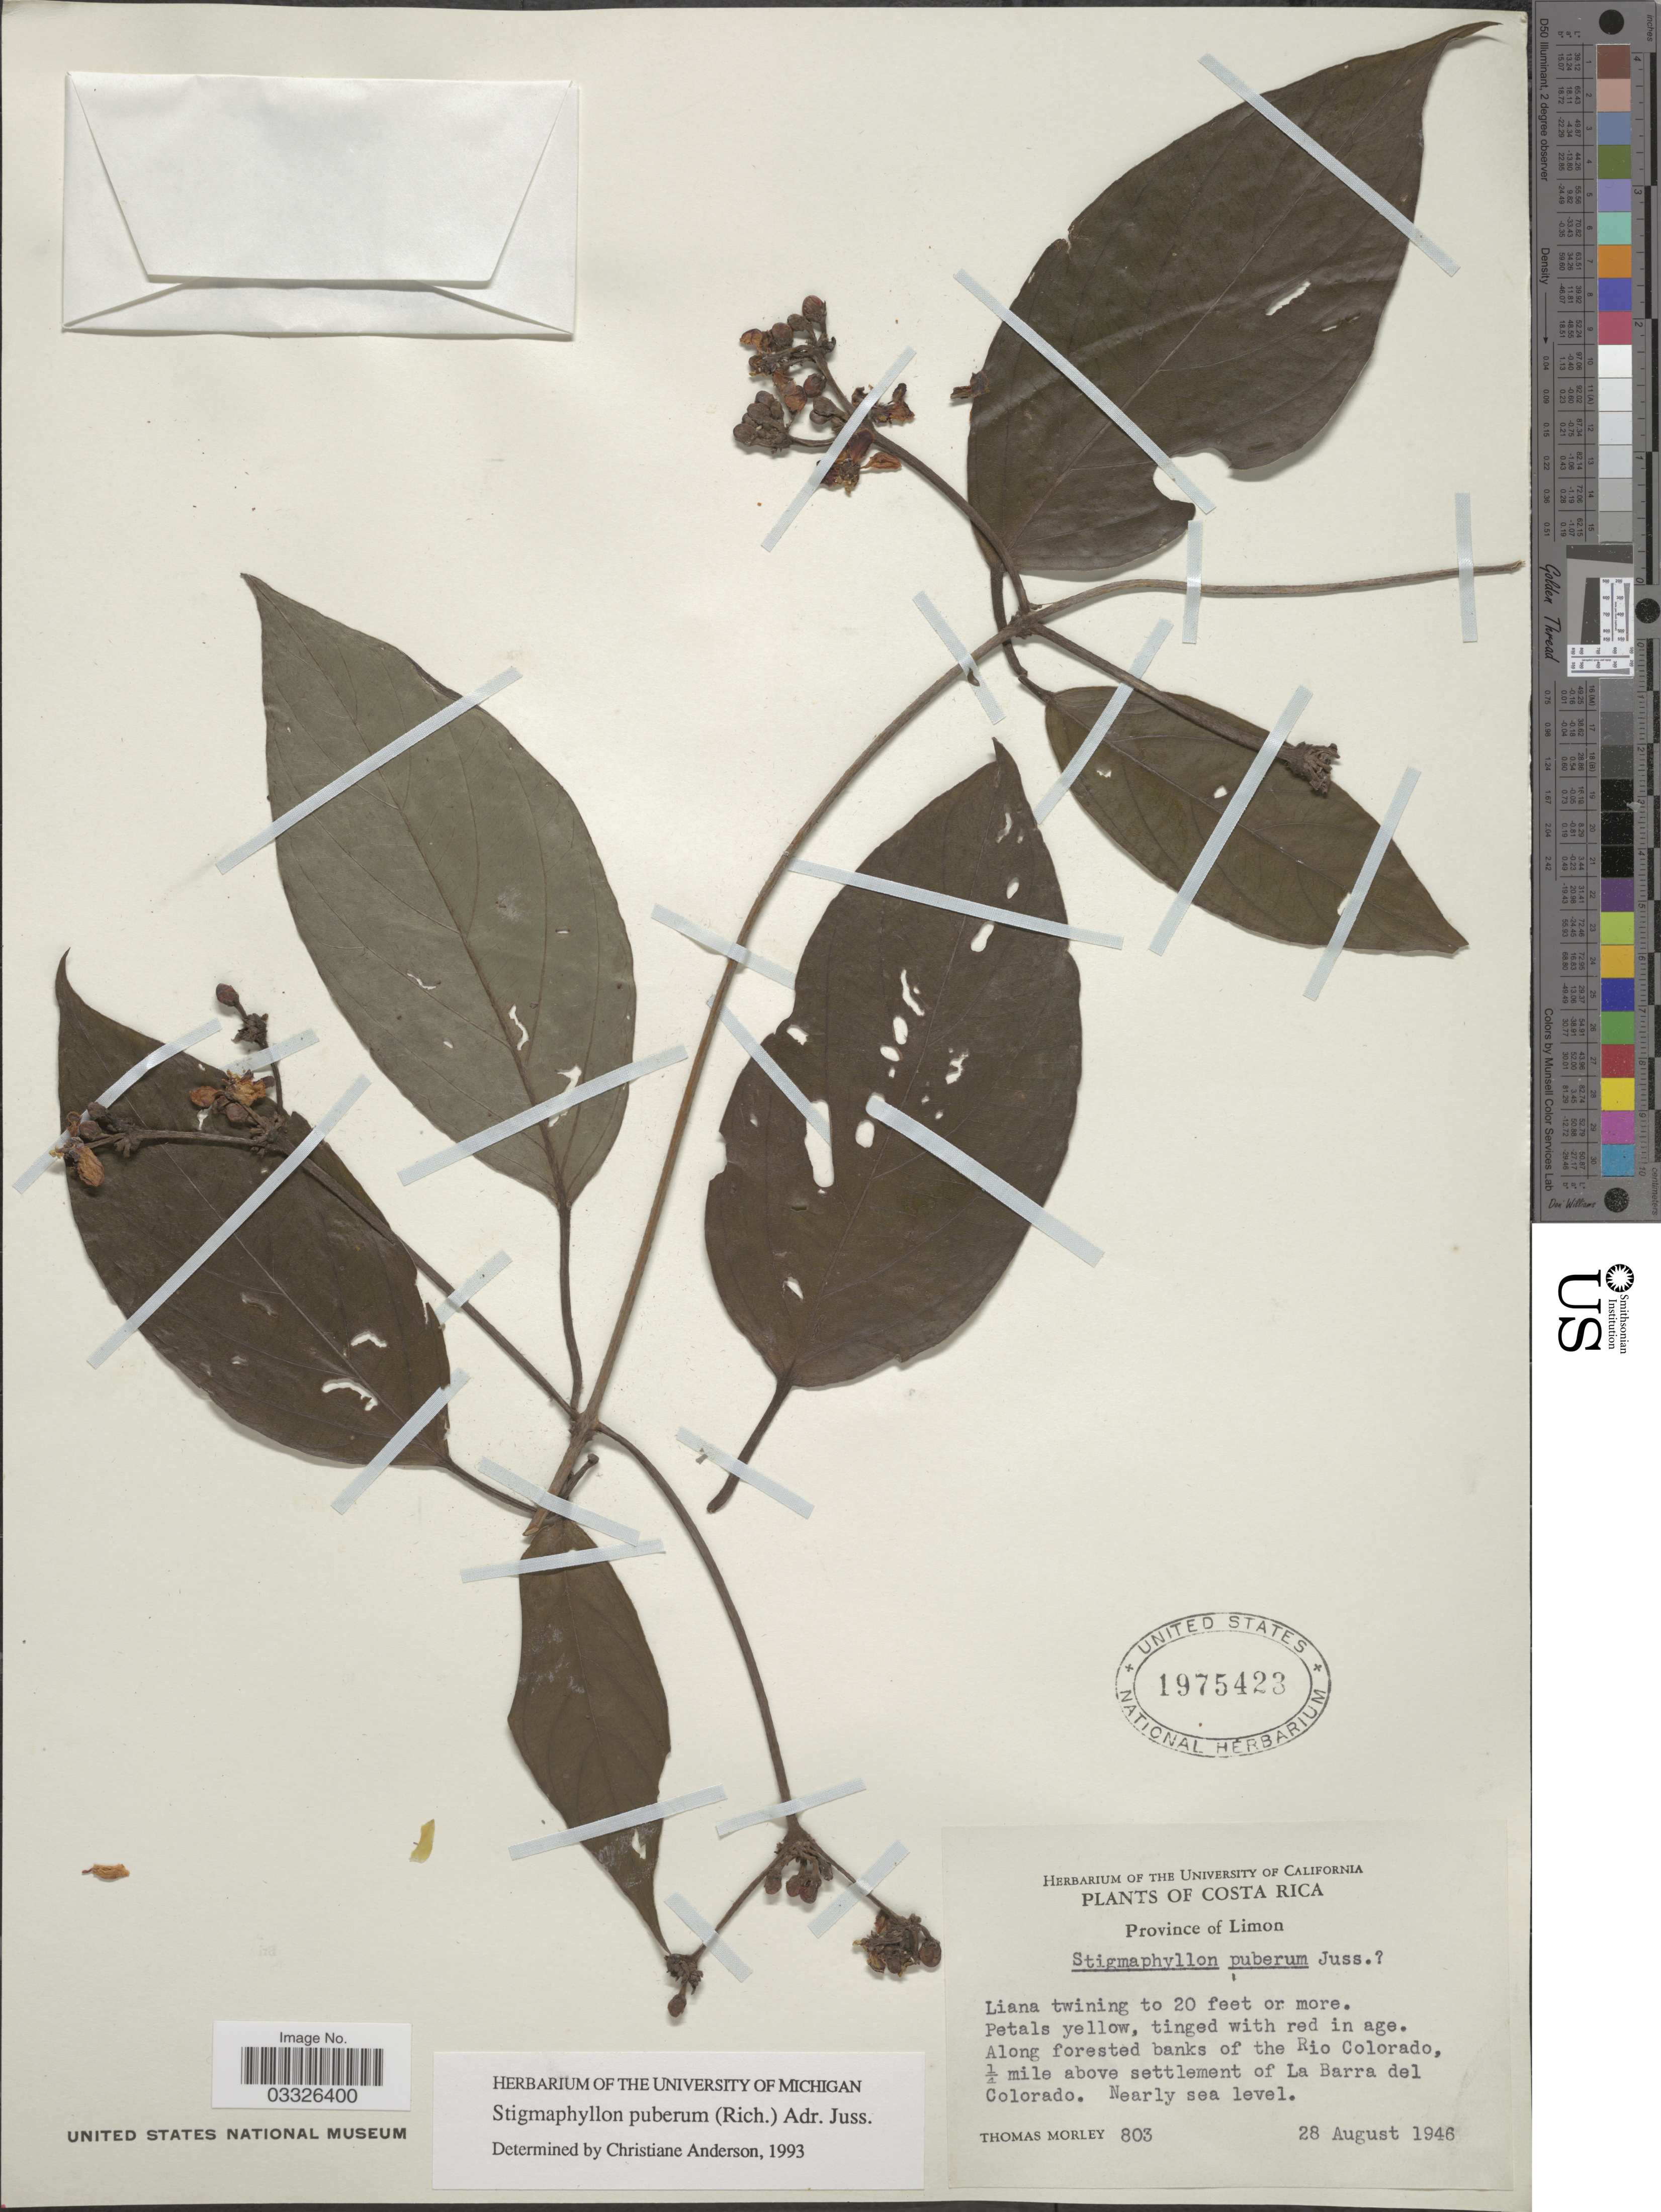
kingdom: Plantae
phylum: Tracheophyta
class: Magnoliopsida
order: Malpighiales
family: Malpighiaceae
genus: Stigmaphyllon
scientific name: Stigmaphyllon puberum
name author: (Rich.) A. Juss.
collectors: T. Morley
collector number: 803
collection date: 1946-08-28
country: Costa Rica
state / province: Limón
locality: Along forested banks of the Rio Colorado, ¼ mile above settlement of La Barra del Colorado.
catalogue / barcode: US 1975423